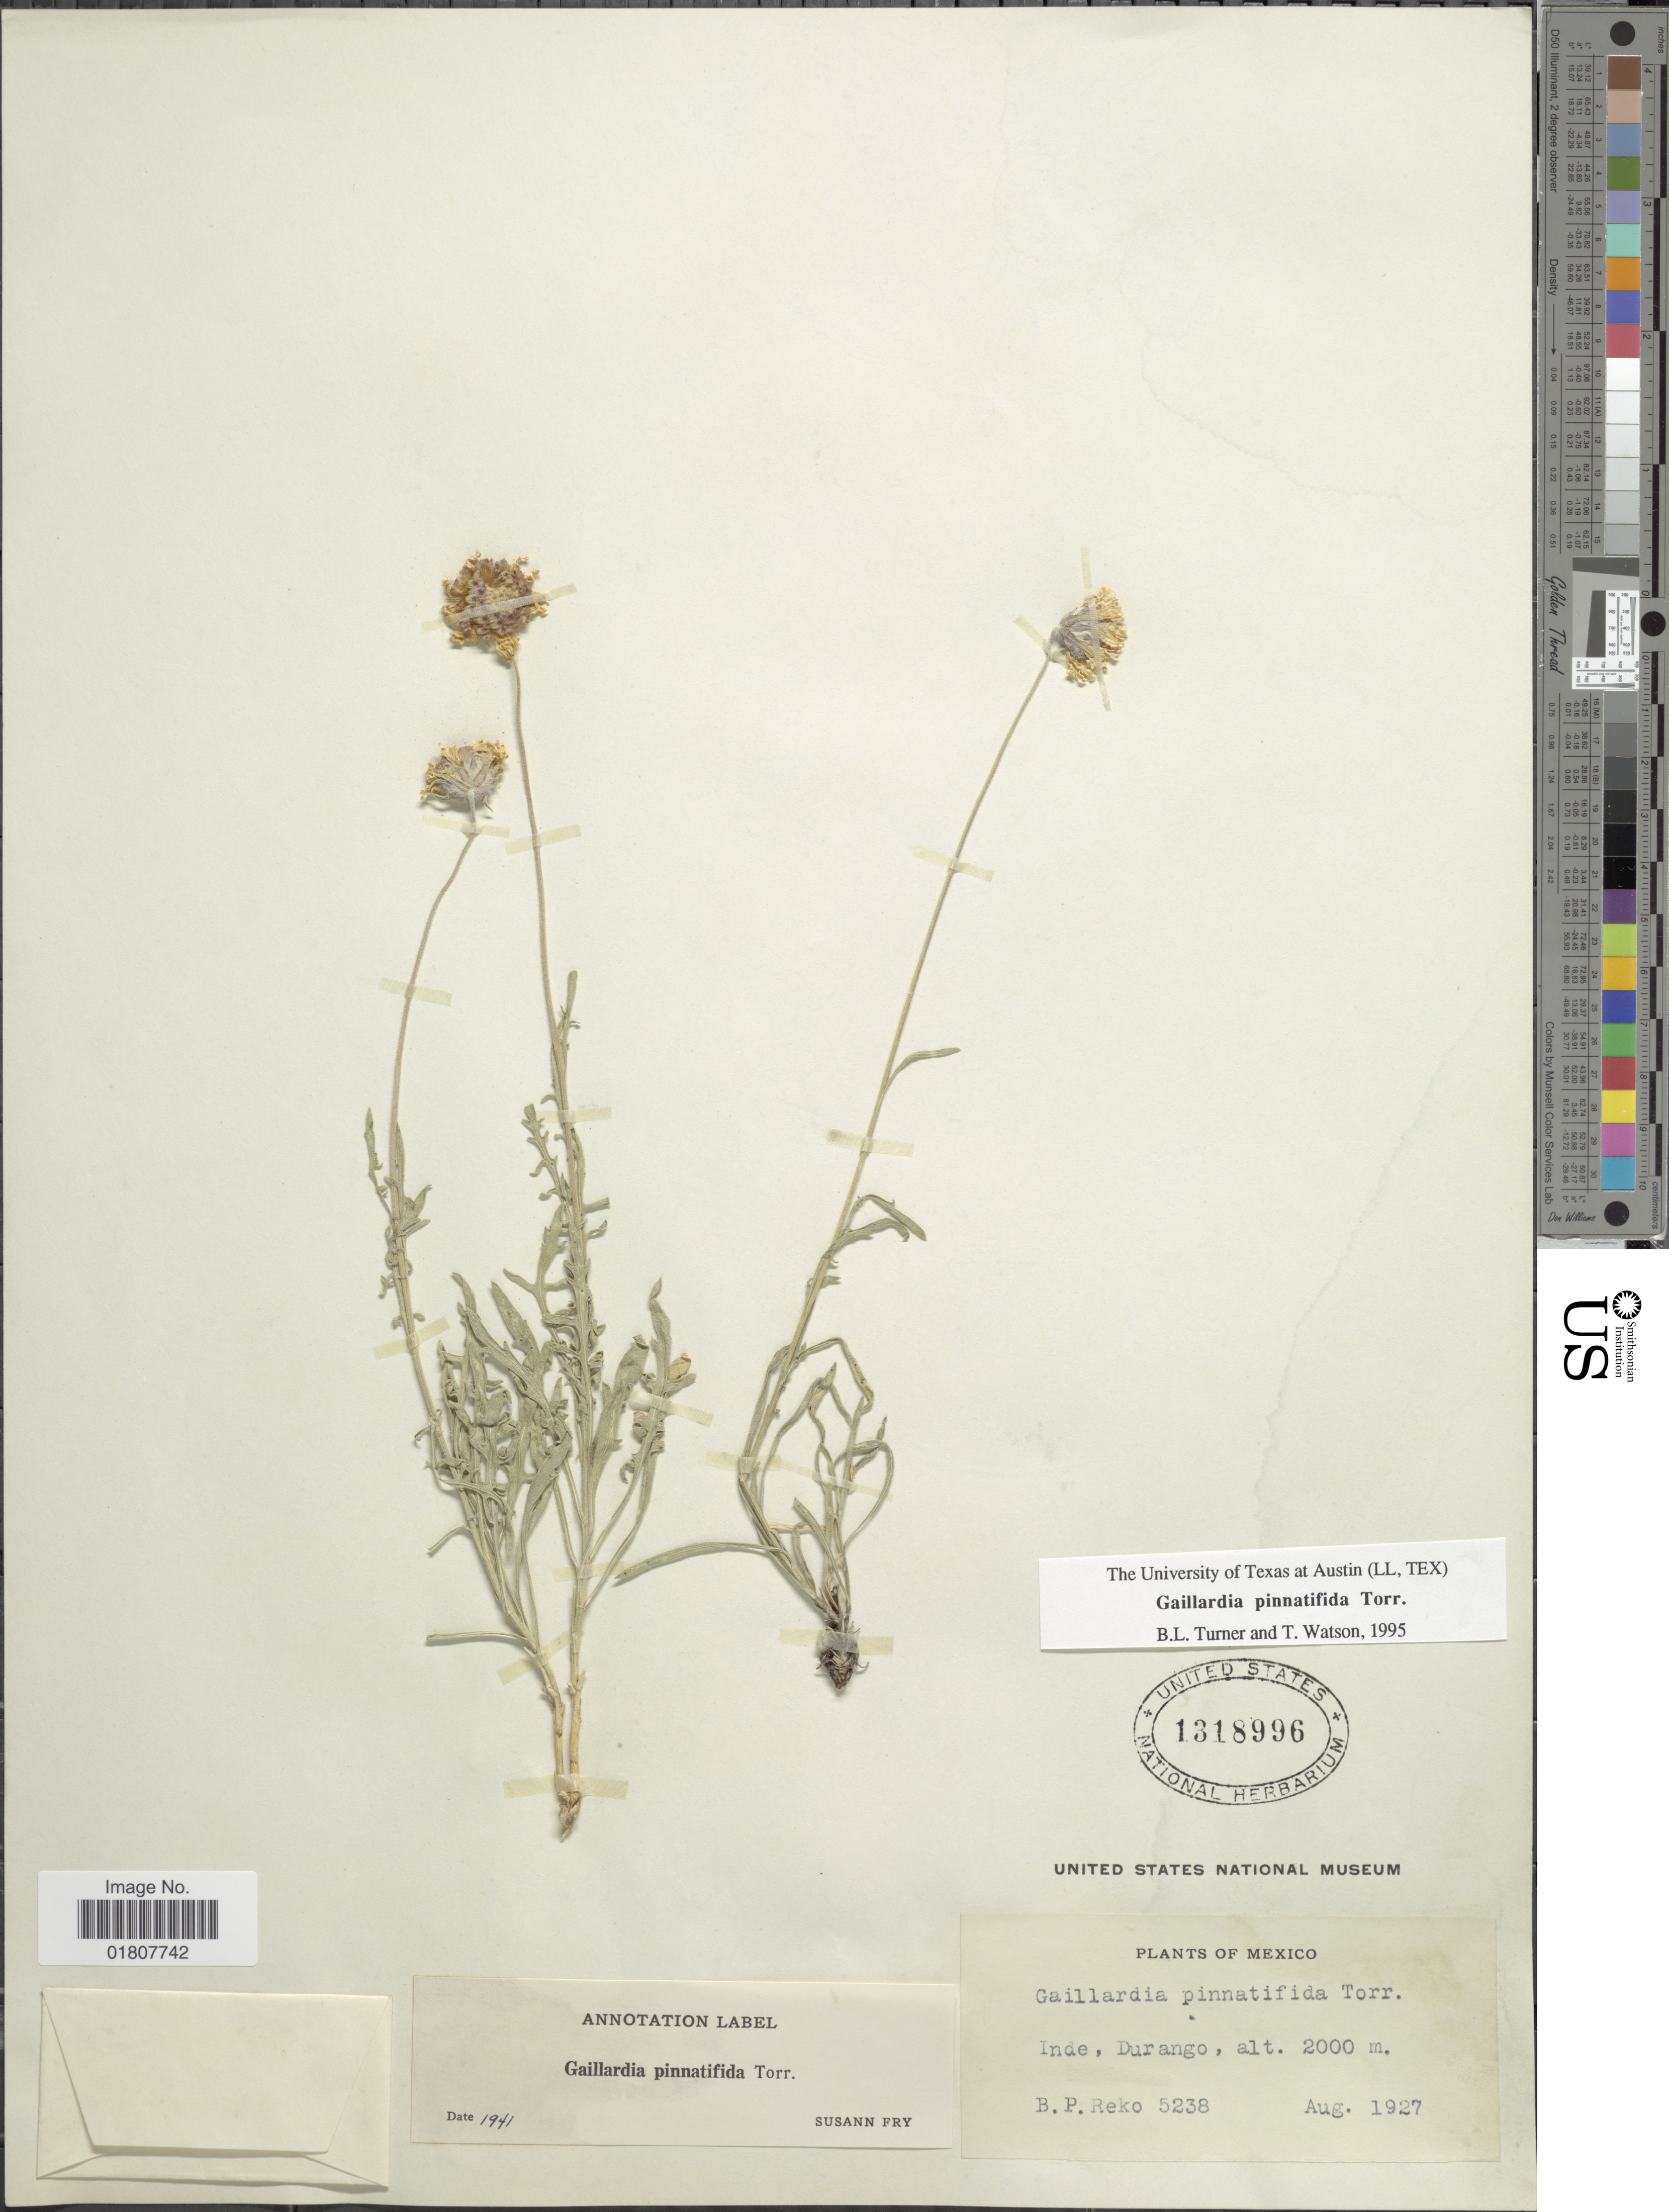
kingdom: Plantae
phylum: Tracheophyta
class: Magnoliopsida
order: Asterales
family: Asteraceae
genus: Gaillardia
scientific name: Gaillardia pinnatifida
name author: Torr.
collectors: B. P. Reko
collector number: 5238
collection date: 1927-08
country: Mexico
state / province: Durango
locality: Inde, Durango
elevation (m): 2000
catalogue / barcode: US 1318996